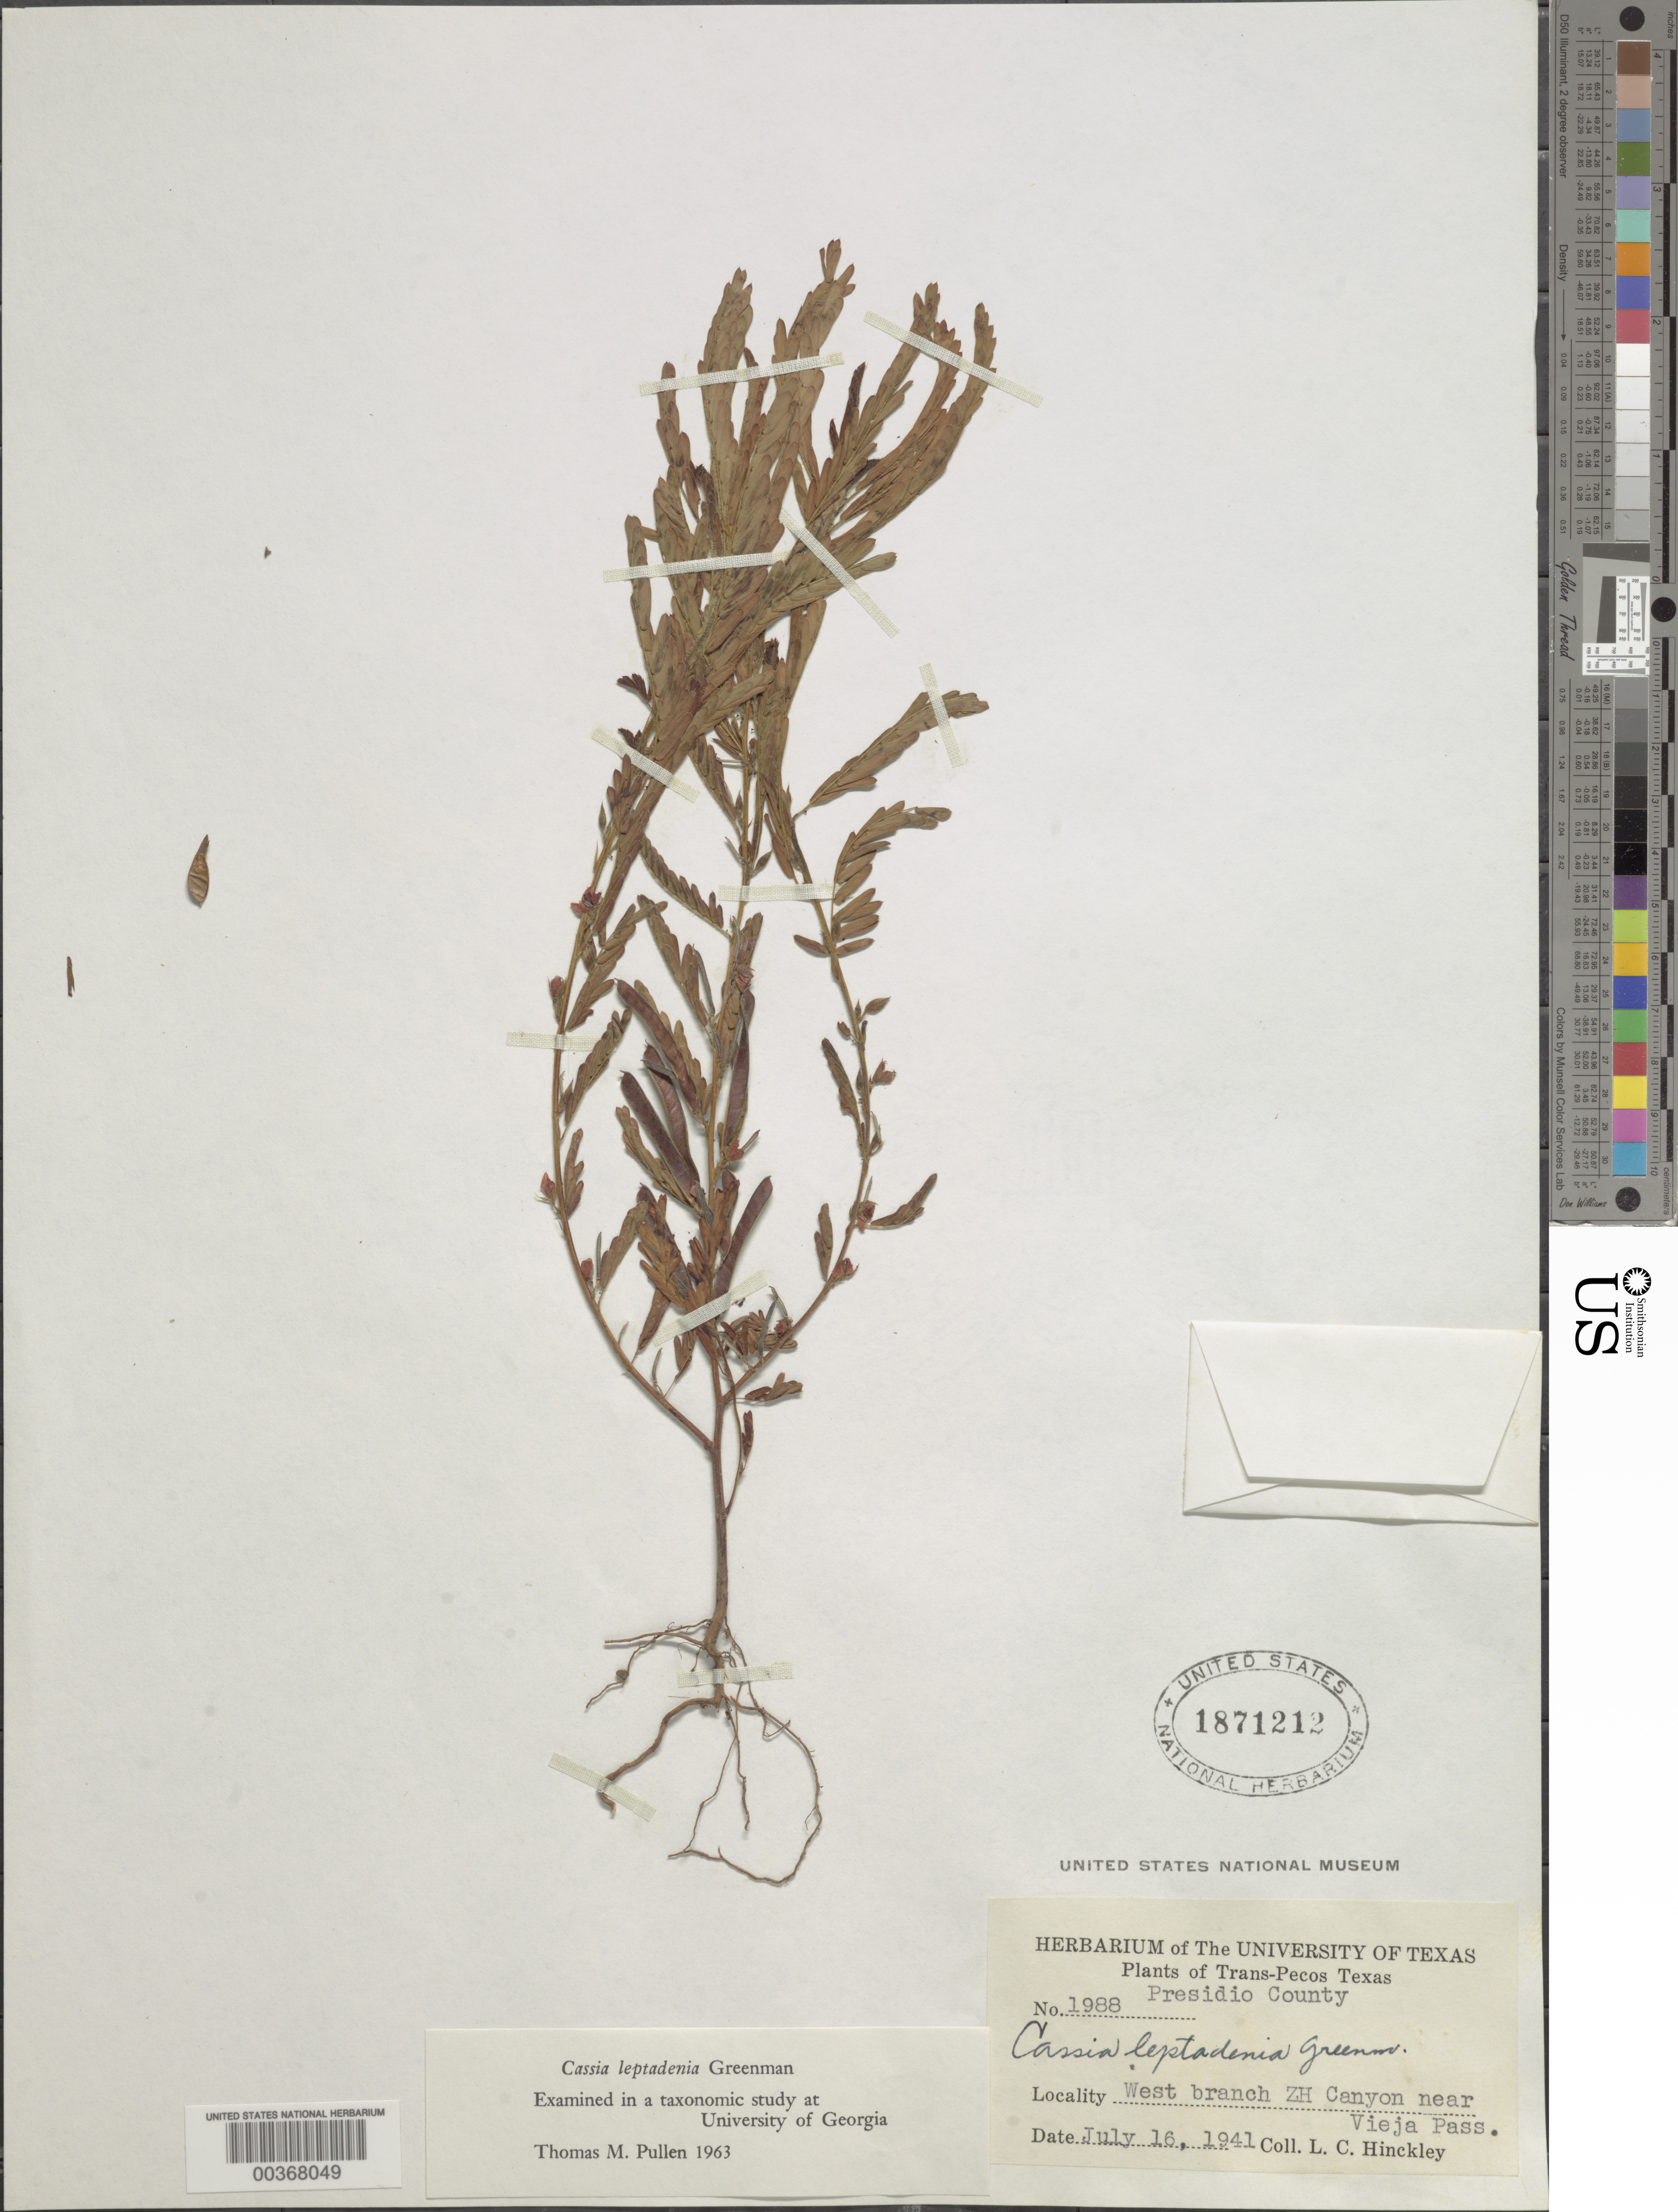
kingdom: Plantae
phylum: Tracheophyta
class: Magnoliopsida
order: Fabales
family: Fabaceae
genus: Chamaecrista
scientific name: Chamaecrista nictitans var. mensalis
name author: (Greenm.) H.S. Irwin & Barneby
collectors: L. Hinckley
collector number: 1988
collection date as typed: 16 Jul 1941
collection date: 1941-07-16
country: United States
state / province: Texas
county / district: Presidio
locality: W branch zh canyon near vieja pass; trans-pecos texas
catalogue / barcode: US 1871212